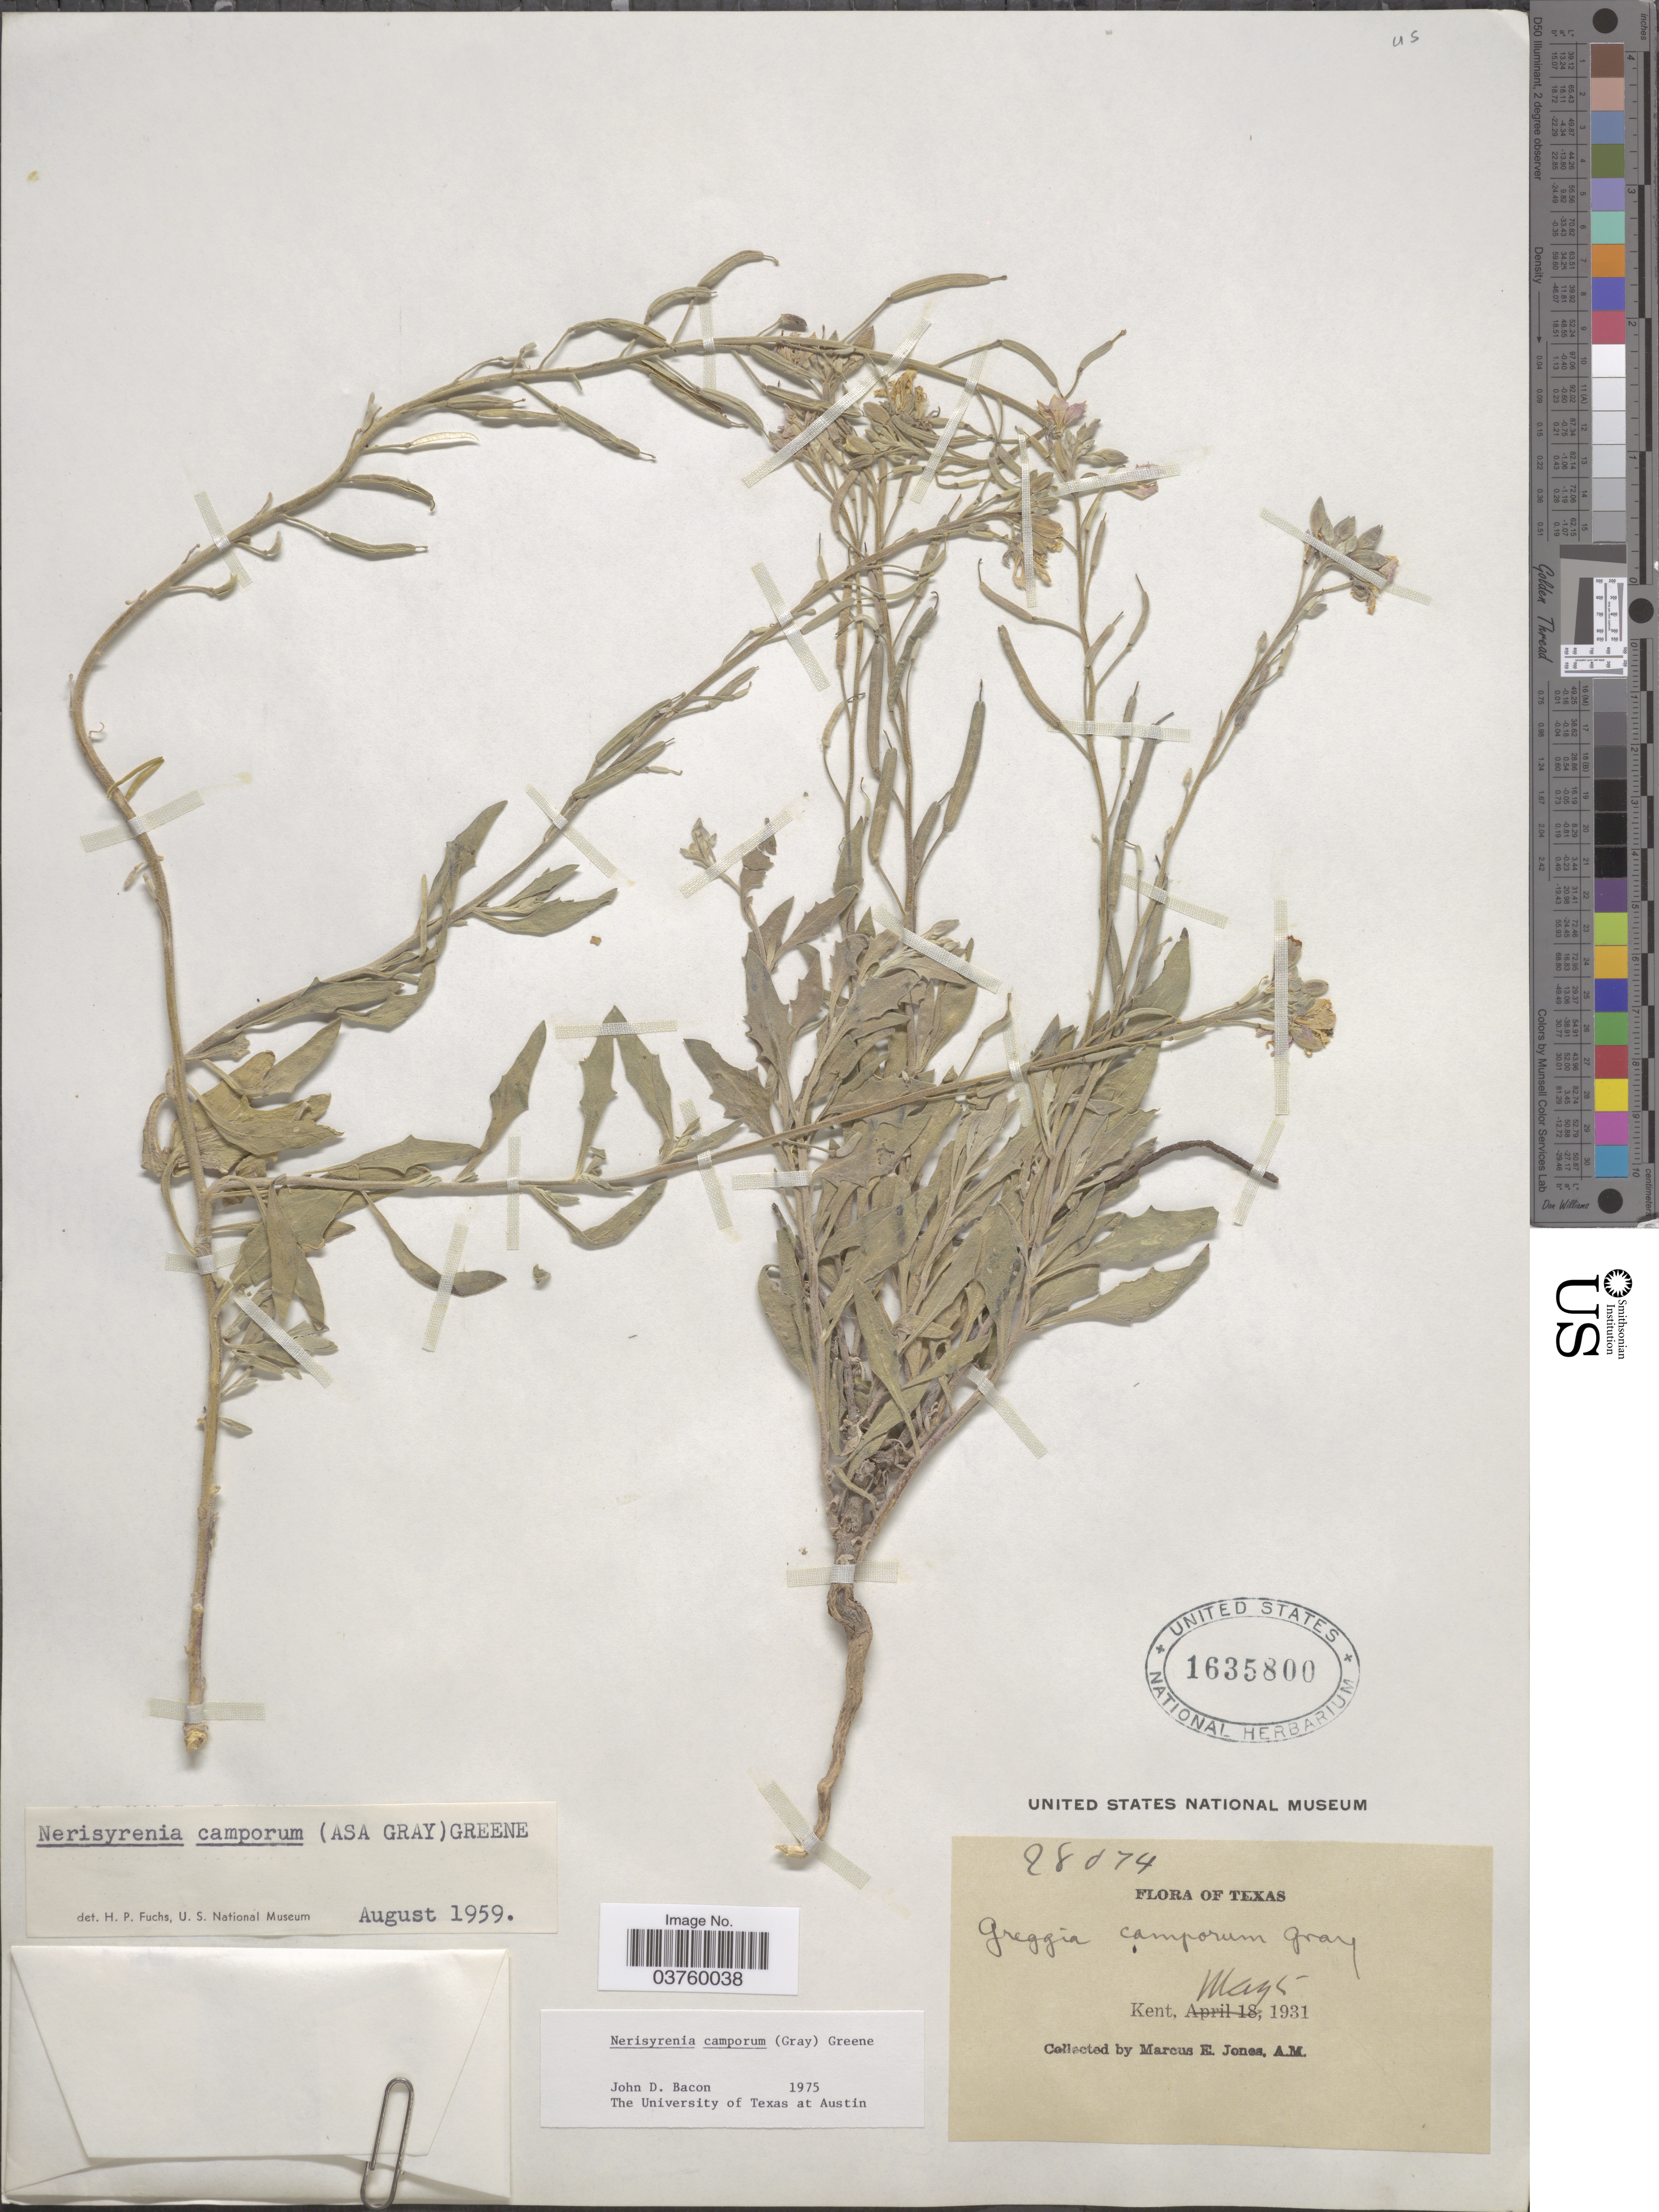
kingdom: Plantae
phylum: Tracheophyta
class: Magnoliopsida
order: Brassicales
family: Brassicaceae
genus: Nerisyrenia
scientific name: Nerisyrenia camporum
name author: (A. Gray) Greene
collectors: M. E. Jones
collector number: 28074*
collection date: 1931-05-05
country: United States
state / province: Texas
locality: Kent.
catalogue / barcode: US 1635800